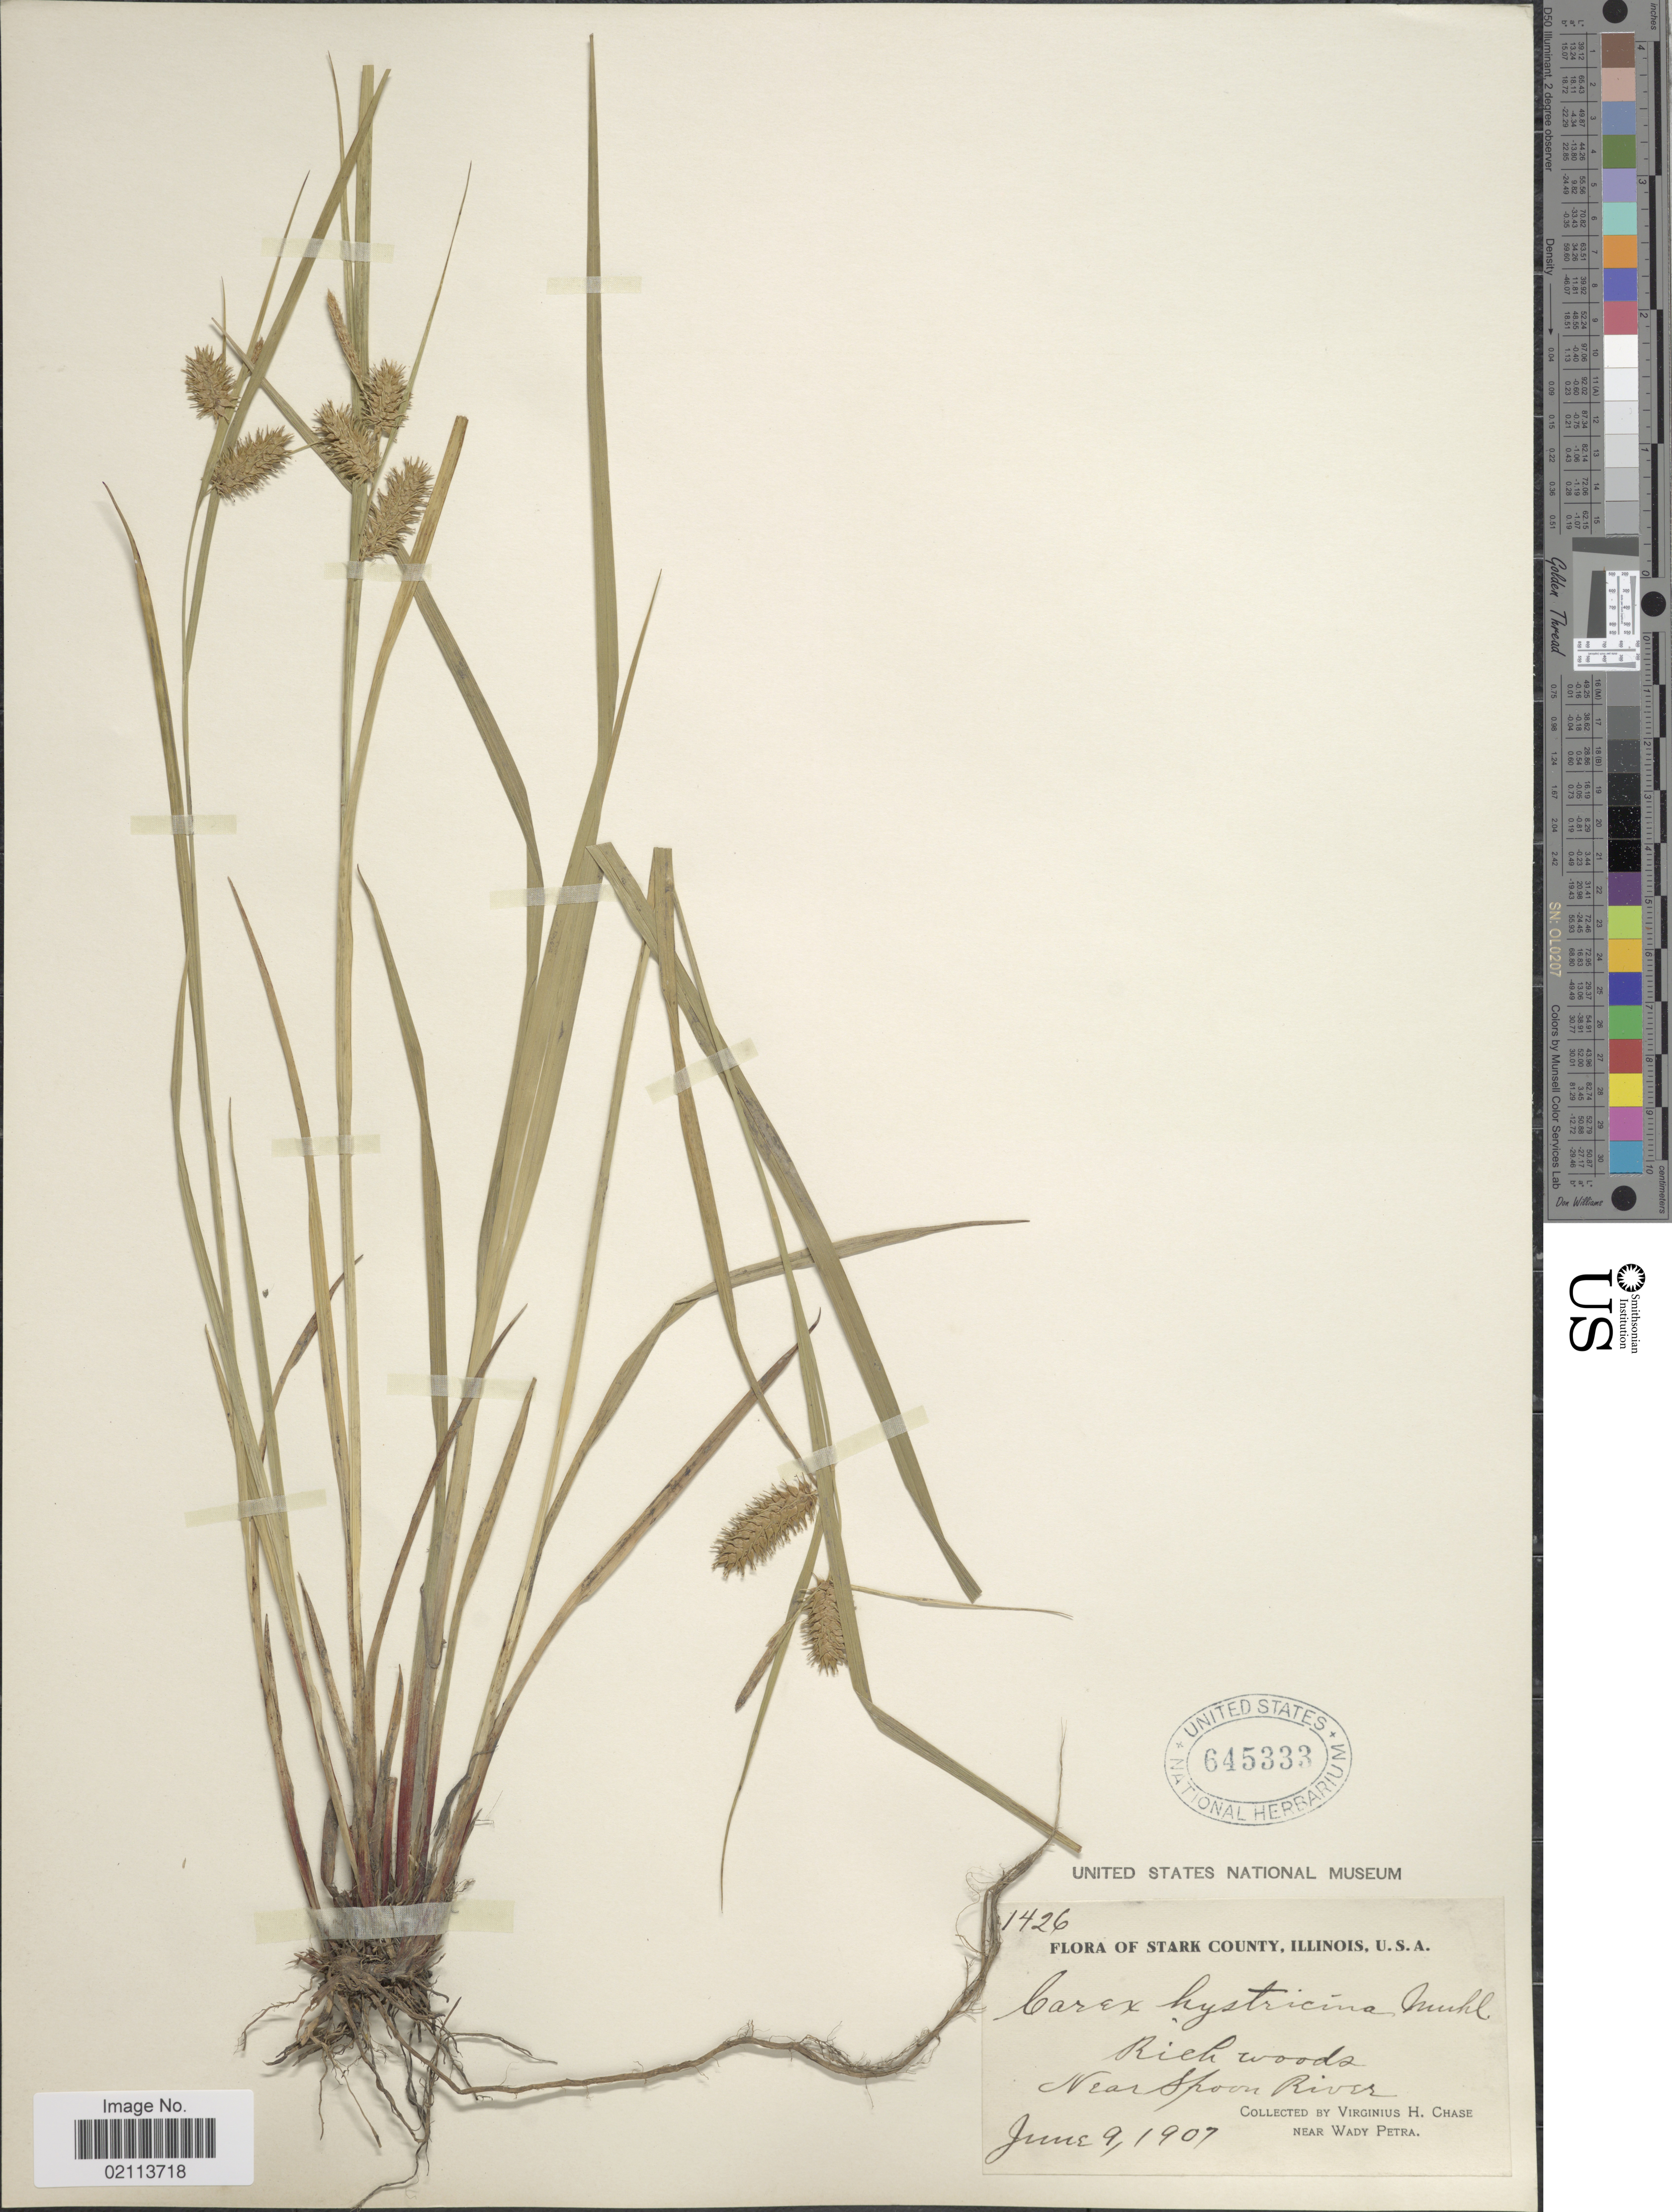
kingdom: Plantae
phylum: Tracheophyta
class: Liliopsida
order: Poales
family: Cyperaceae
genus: Carex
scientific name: Carex hystericina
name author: Muhl. ex Willd.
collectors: V. H. Chase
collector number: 1426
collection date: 1907-06-09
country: United States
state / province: Illinois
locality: Stark County, Illinois, Rich woods, Near Spoon River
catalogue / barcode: US 645333